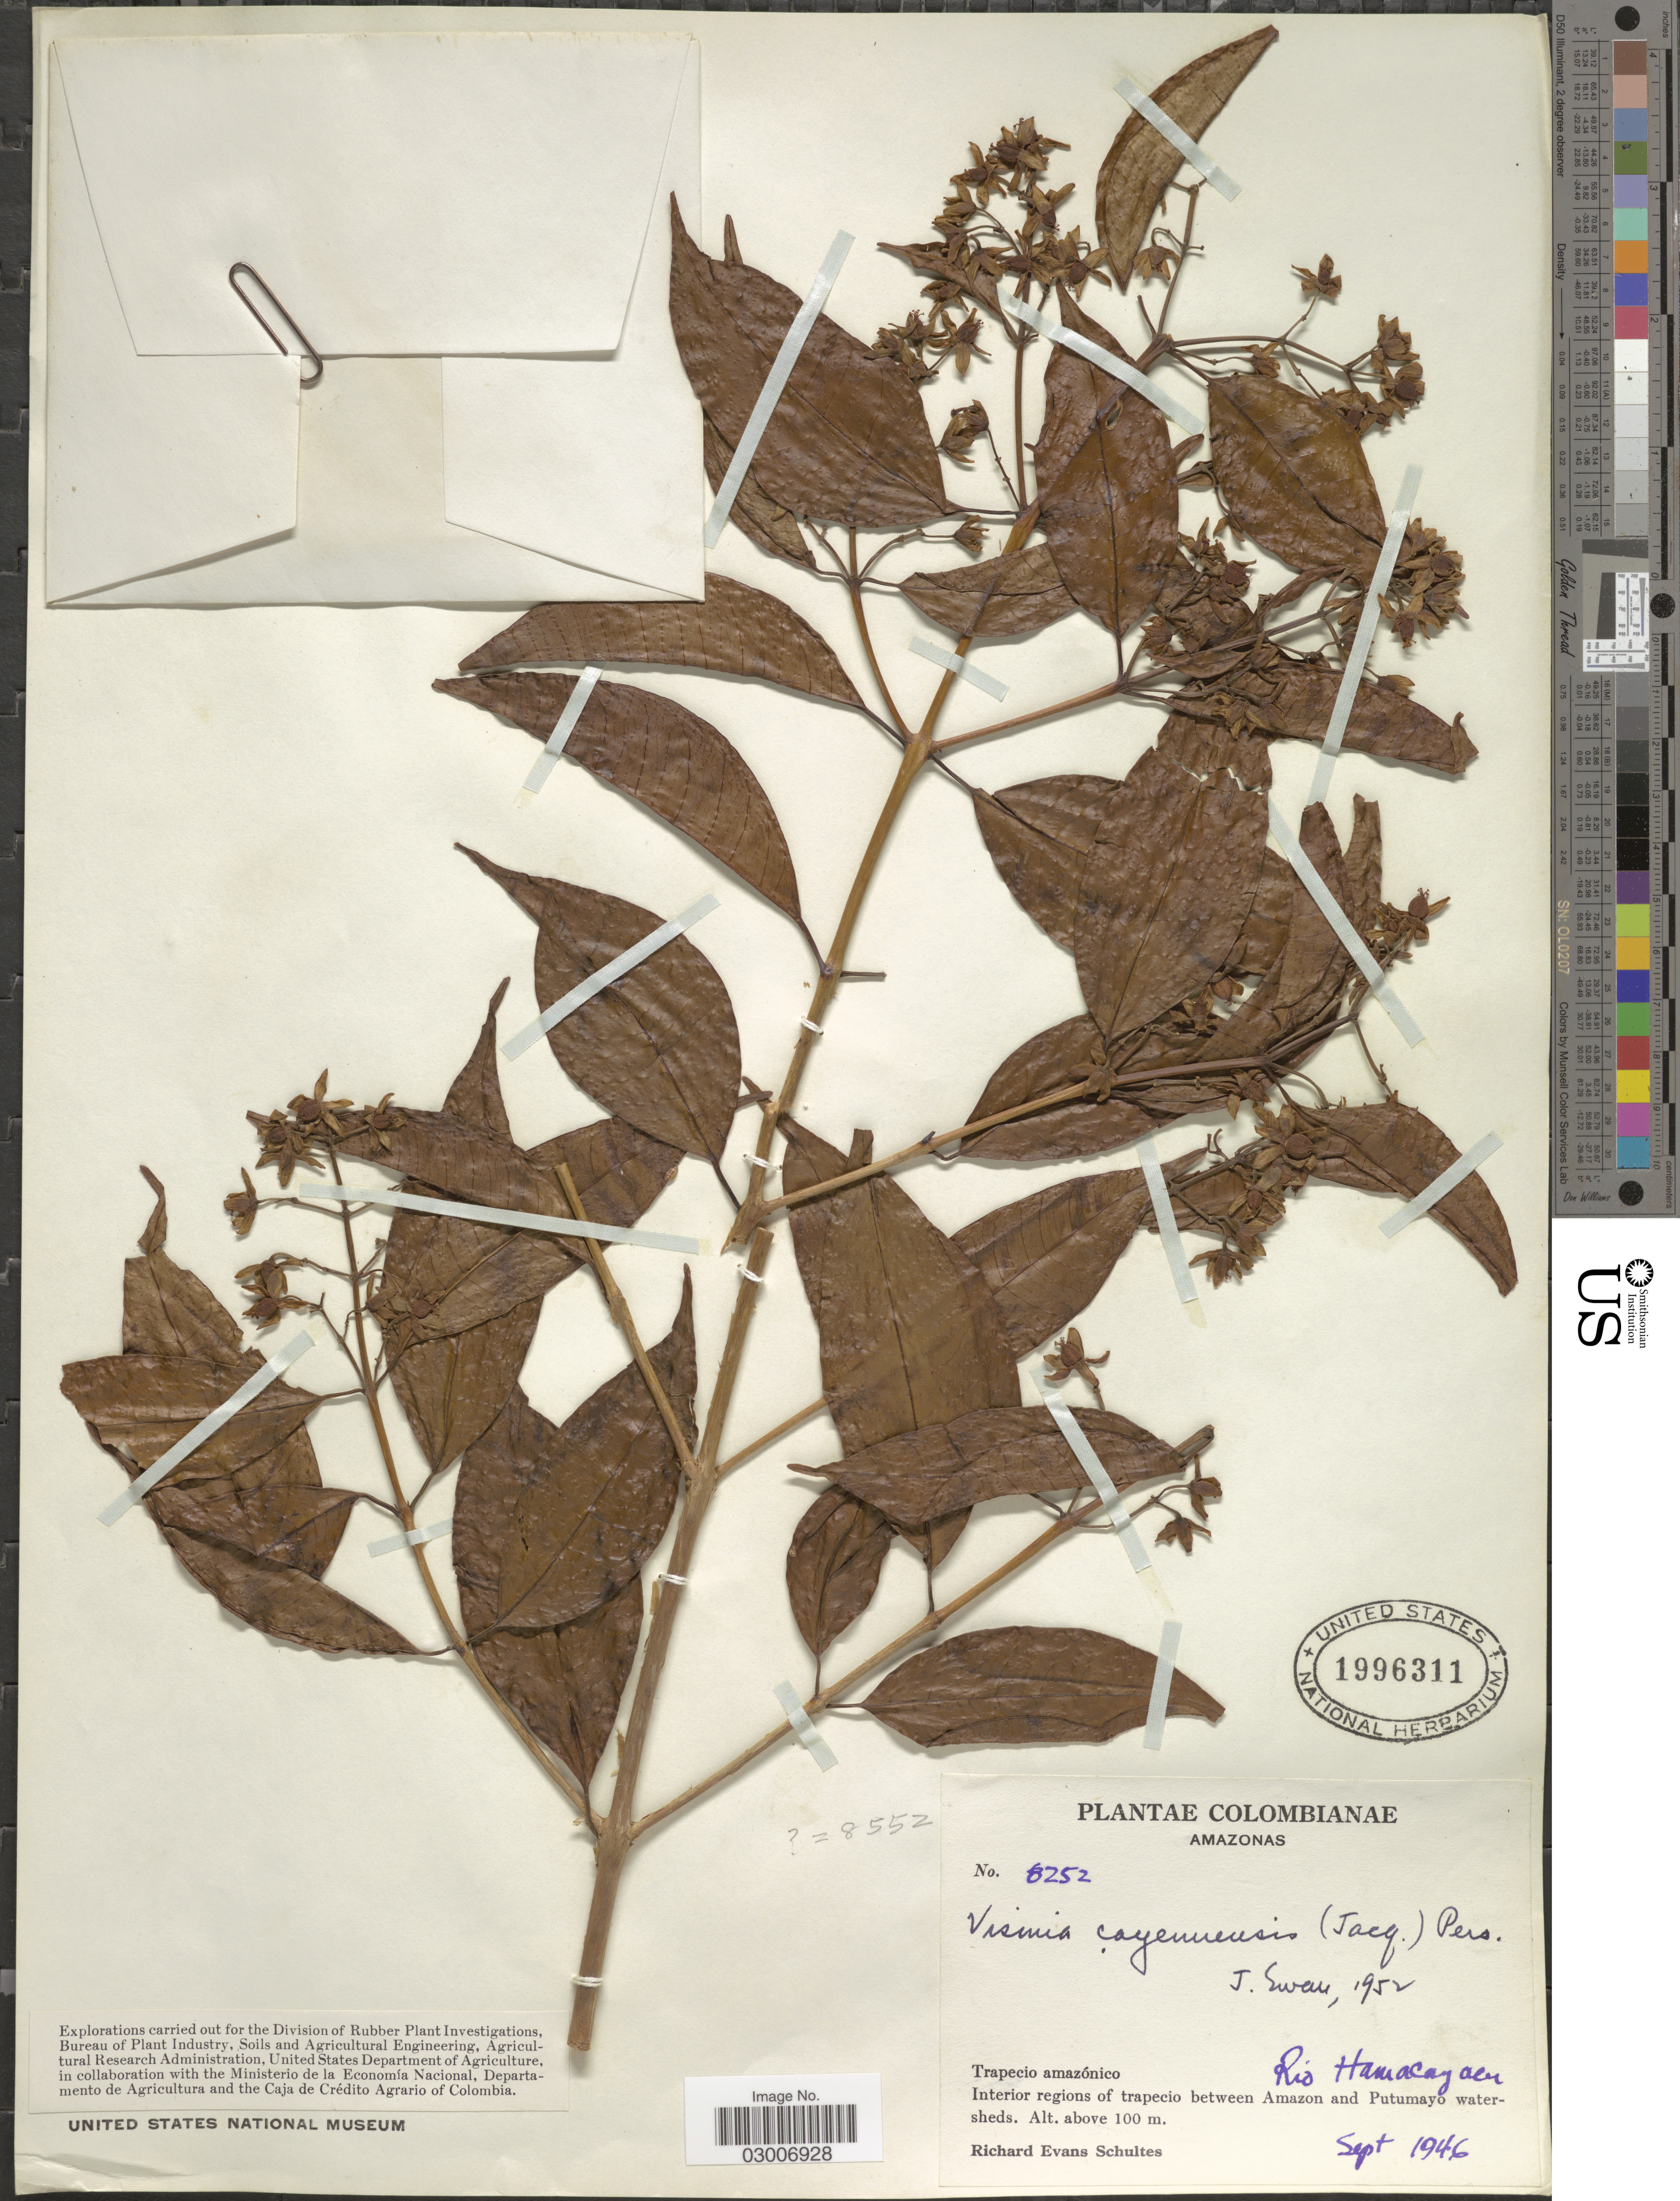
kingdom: Plantae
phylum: Tracheophyta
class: Magnoliopsida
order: Malpighiales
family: Hypericaceae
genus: Vismia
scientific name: Vismia plicatifolia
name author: Hochr.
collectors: R. E. Schultes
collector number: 6252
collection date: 1946-09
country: Colombia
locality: Amazonas. Trapecio amazónico. Interior regions of trapecio between Amazon and Putumayo watersheds. Rio Hamacayacu.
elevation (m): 100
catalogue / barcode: US 1996311